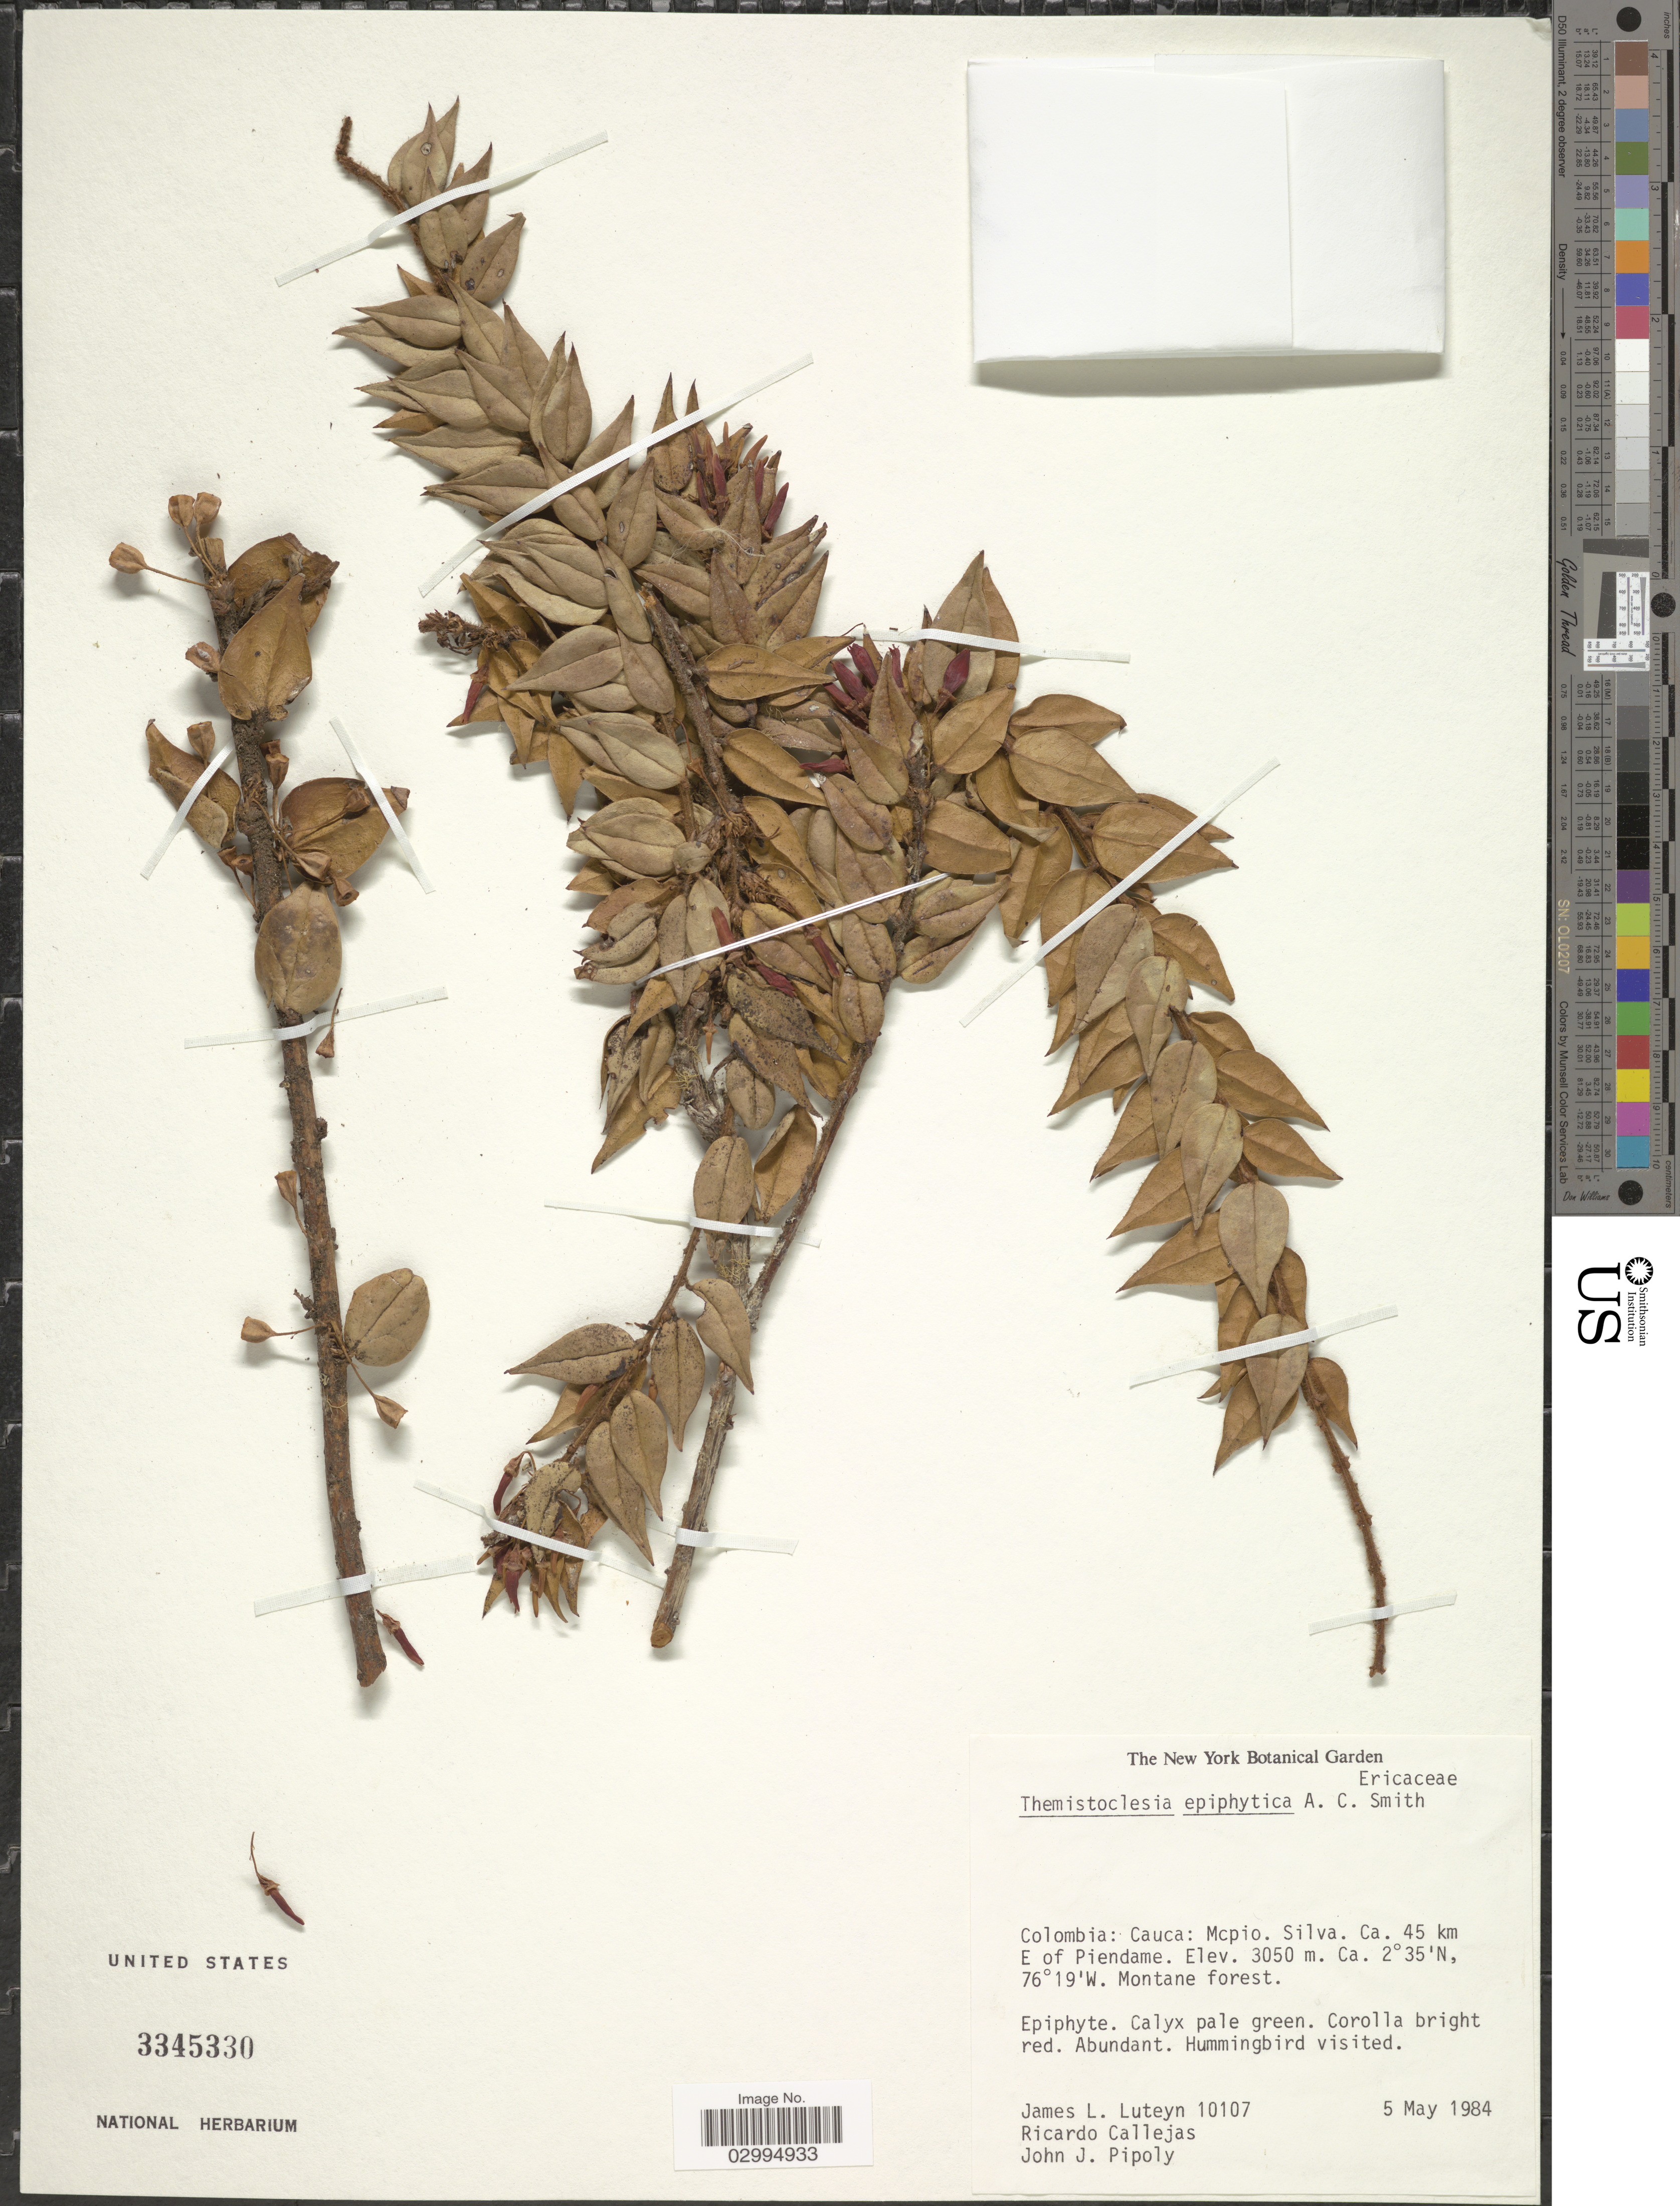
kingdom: Plantae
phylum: Tracheophyta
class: Magnoliopsida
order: Ericales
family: Ericaceae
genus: Themistoclesia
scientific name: Themistoclesia epiphytica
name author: A.C. Sm.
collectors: J. Luteyn, R. Callejas & J. J. Pipoly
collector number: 10107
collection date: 1984-05-05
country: Colombia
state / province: Cauca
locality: Mcpio. Silva. Ca. 45 km E of Piendame. Montane forest.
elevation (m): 3050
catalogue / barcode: US 3345330